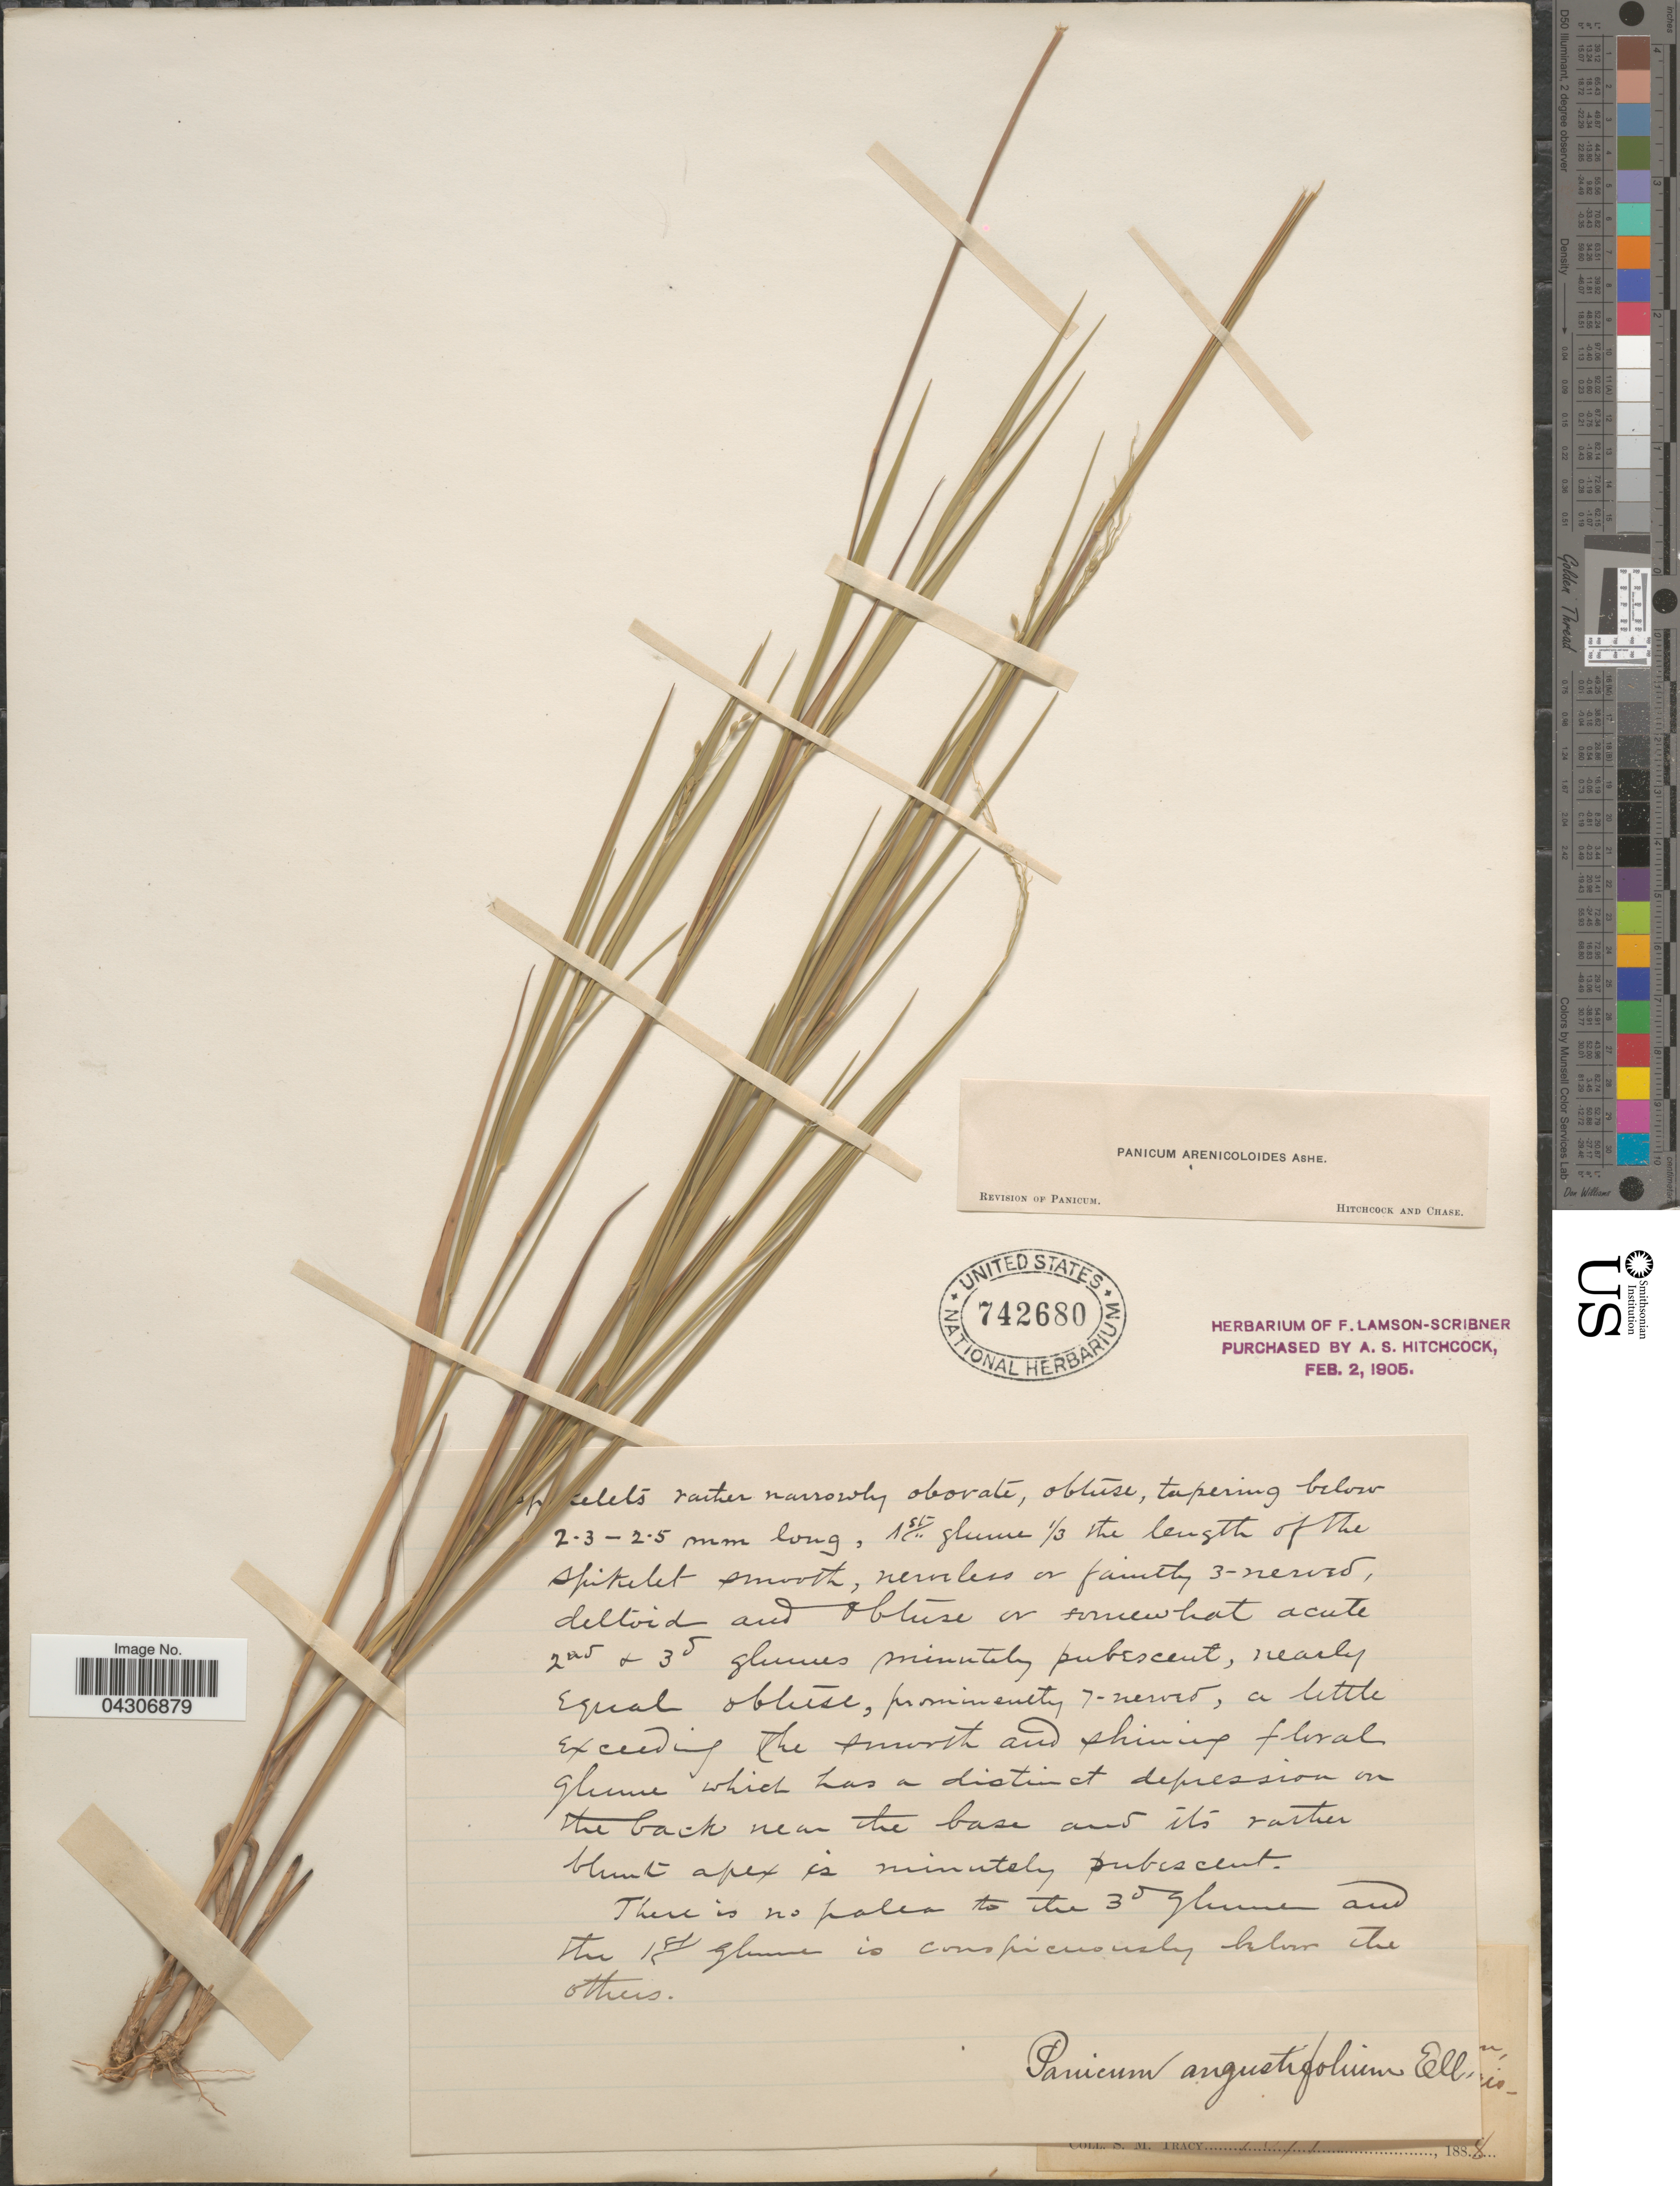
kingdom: Plantae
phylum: Tracheophyta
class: Liliopsida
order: Poales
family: Poaceae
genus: Dichanthelium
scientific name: Dichanthelium aciculare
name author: (Desv. ex Poir.) Gould & C.A. Clark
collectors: S. M. Tracy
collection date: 1888-01-11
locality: [illegible text] [covered]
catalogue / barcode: US 742680